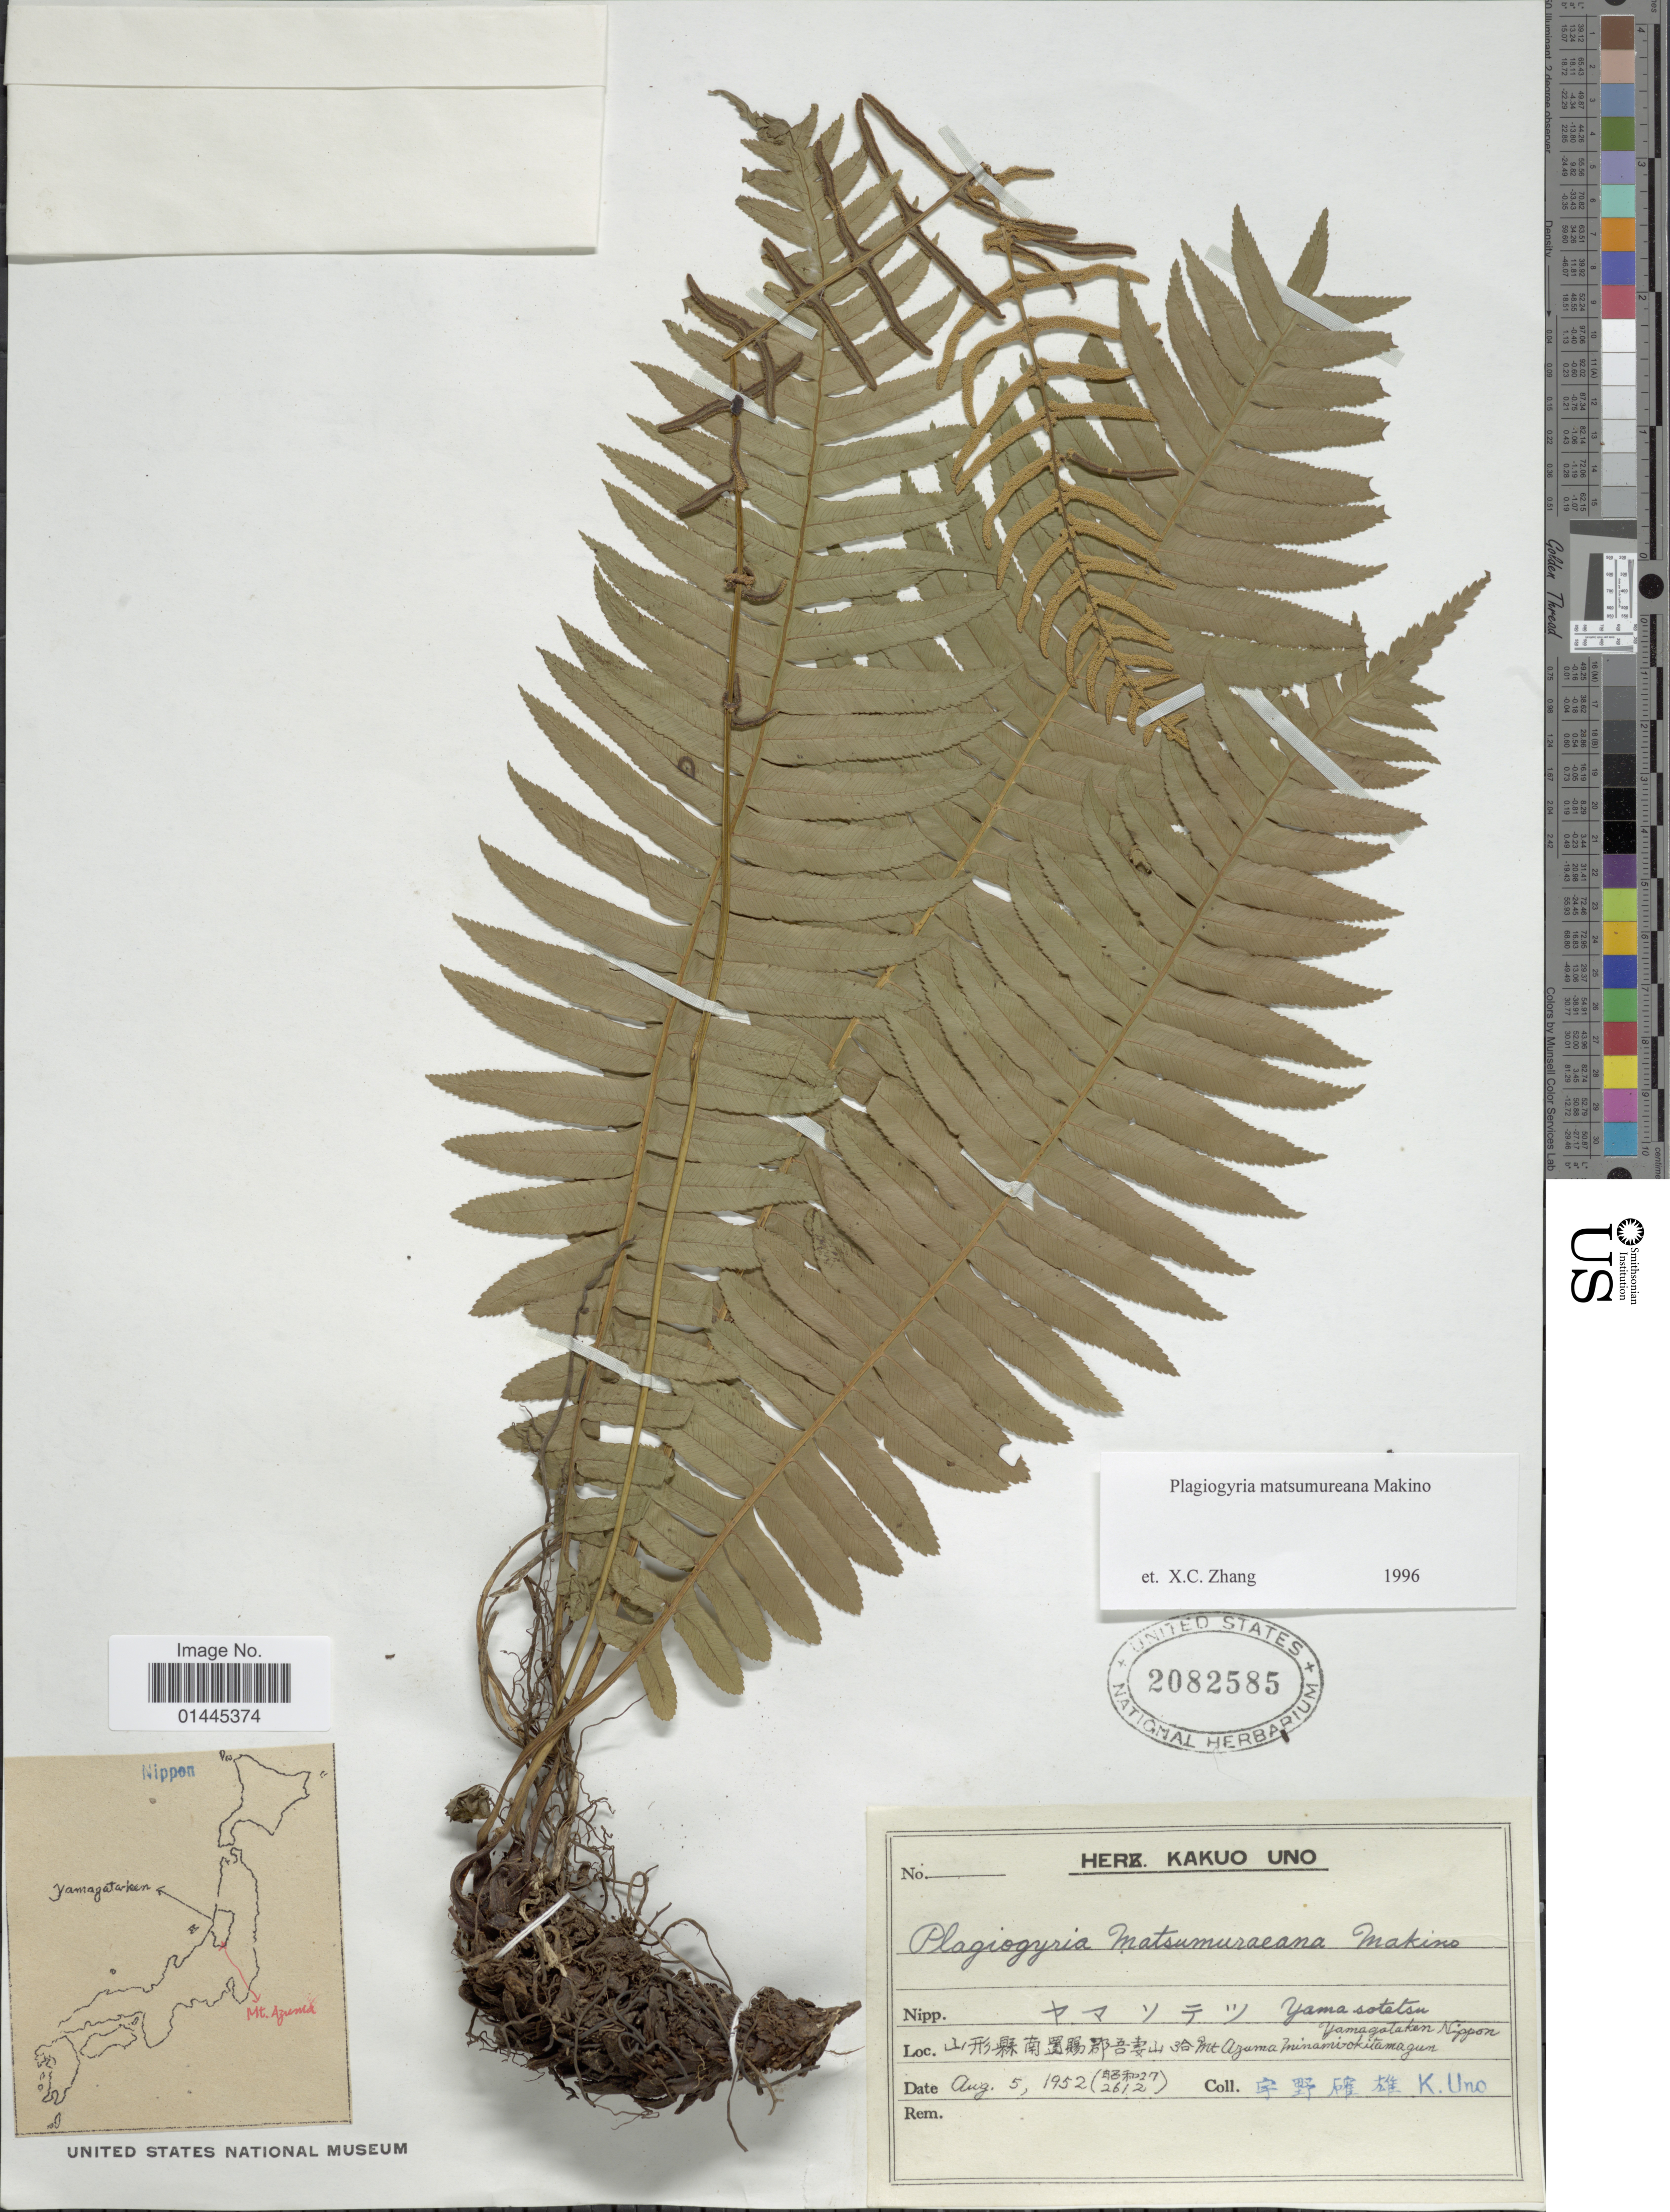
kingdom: Plantae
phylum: Tracheophyta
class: Polypodiopsida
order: Cyatheales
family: Plagiogyriaceae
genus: Plagiogyria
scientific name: Plagiogyria matsumureana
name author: (Makino) Makino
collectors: K. Uno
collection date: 1952-08-05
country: Japan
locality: Nippon, Mt Azuma Minami-okitamagun, Yamagata-ken.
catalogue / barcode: US 2082585